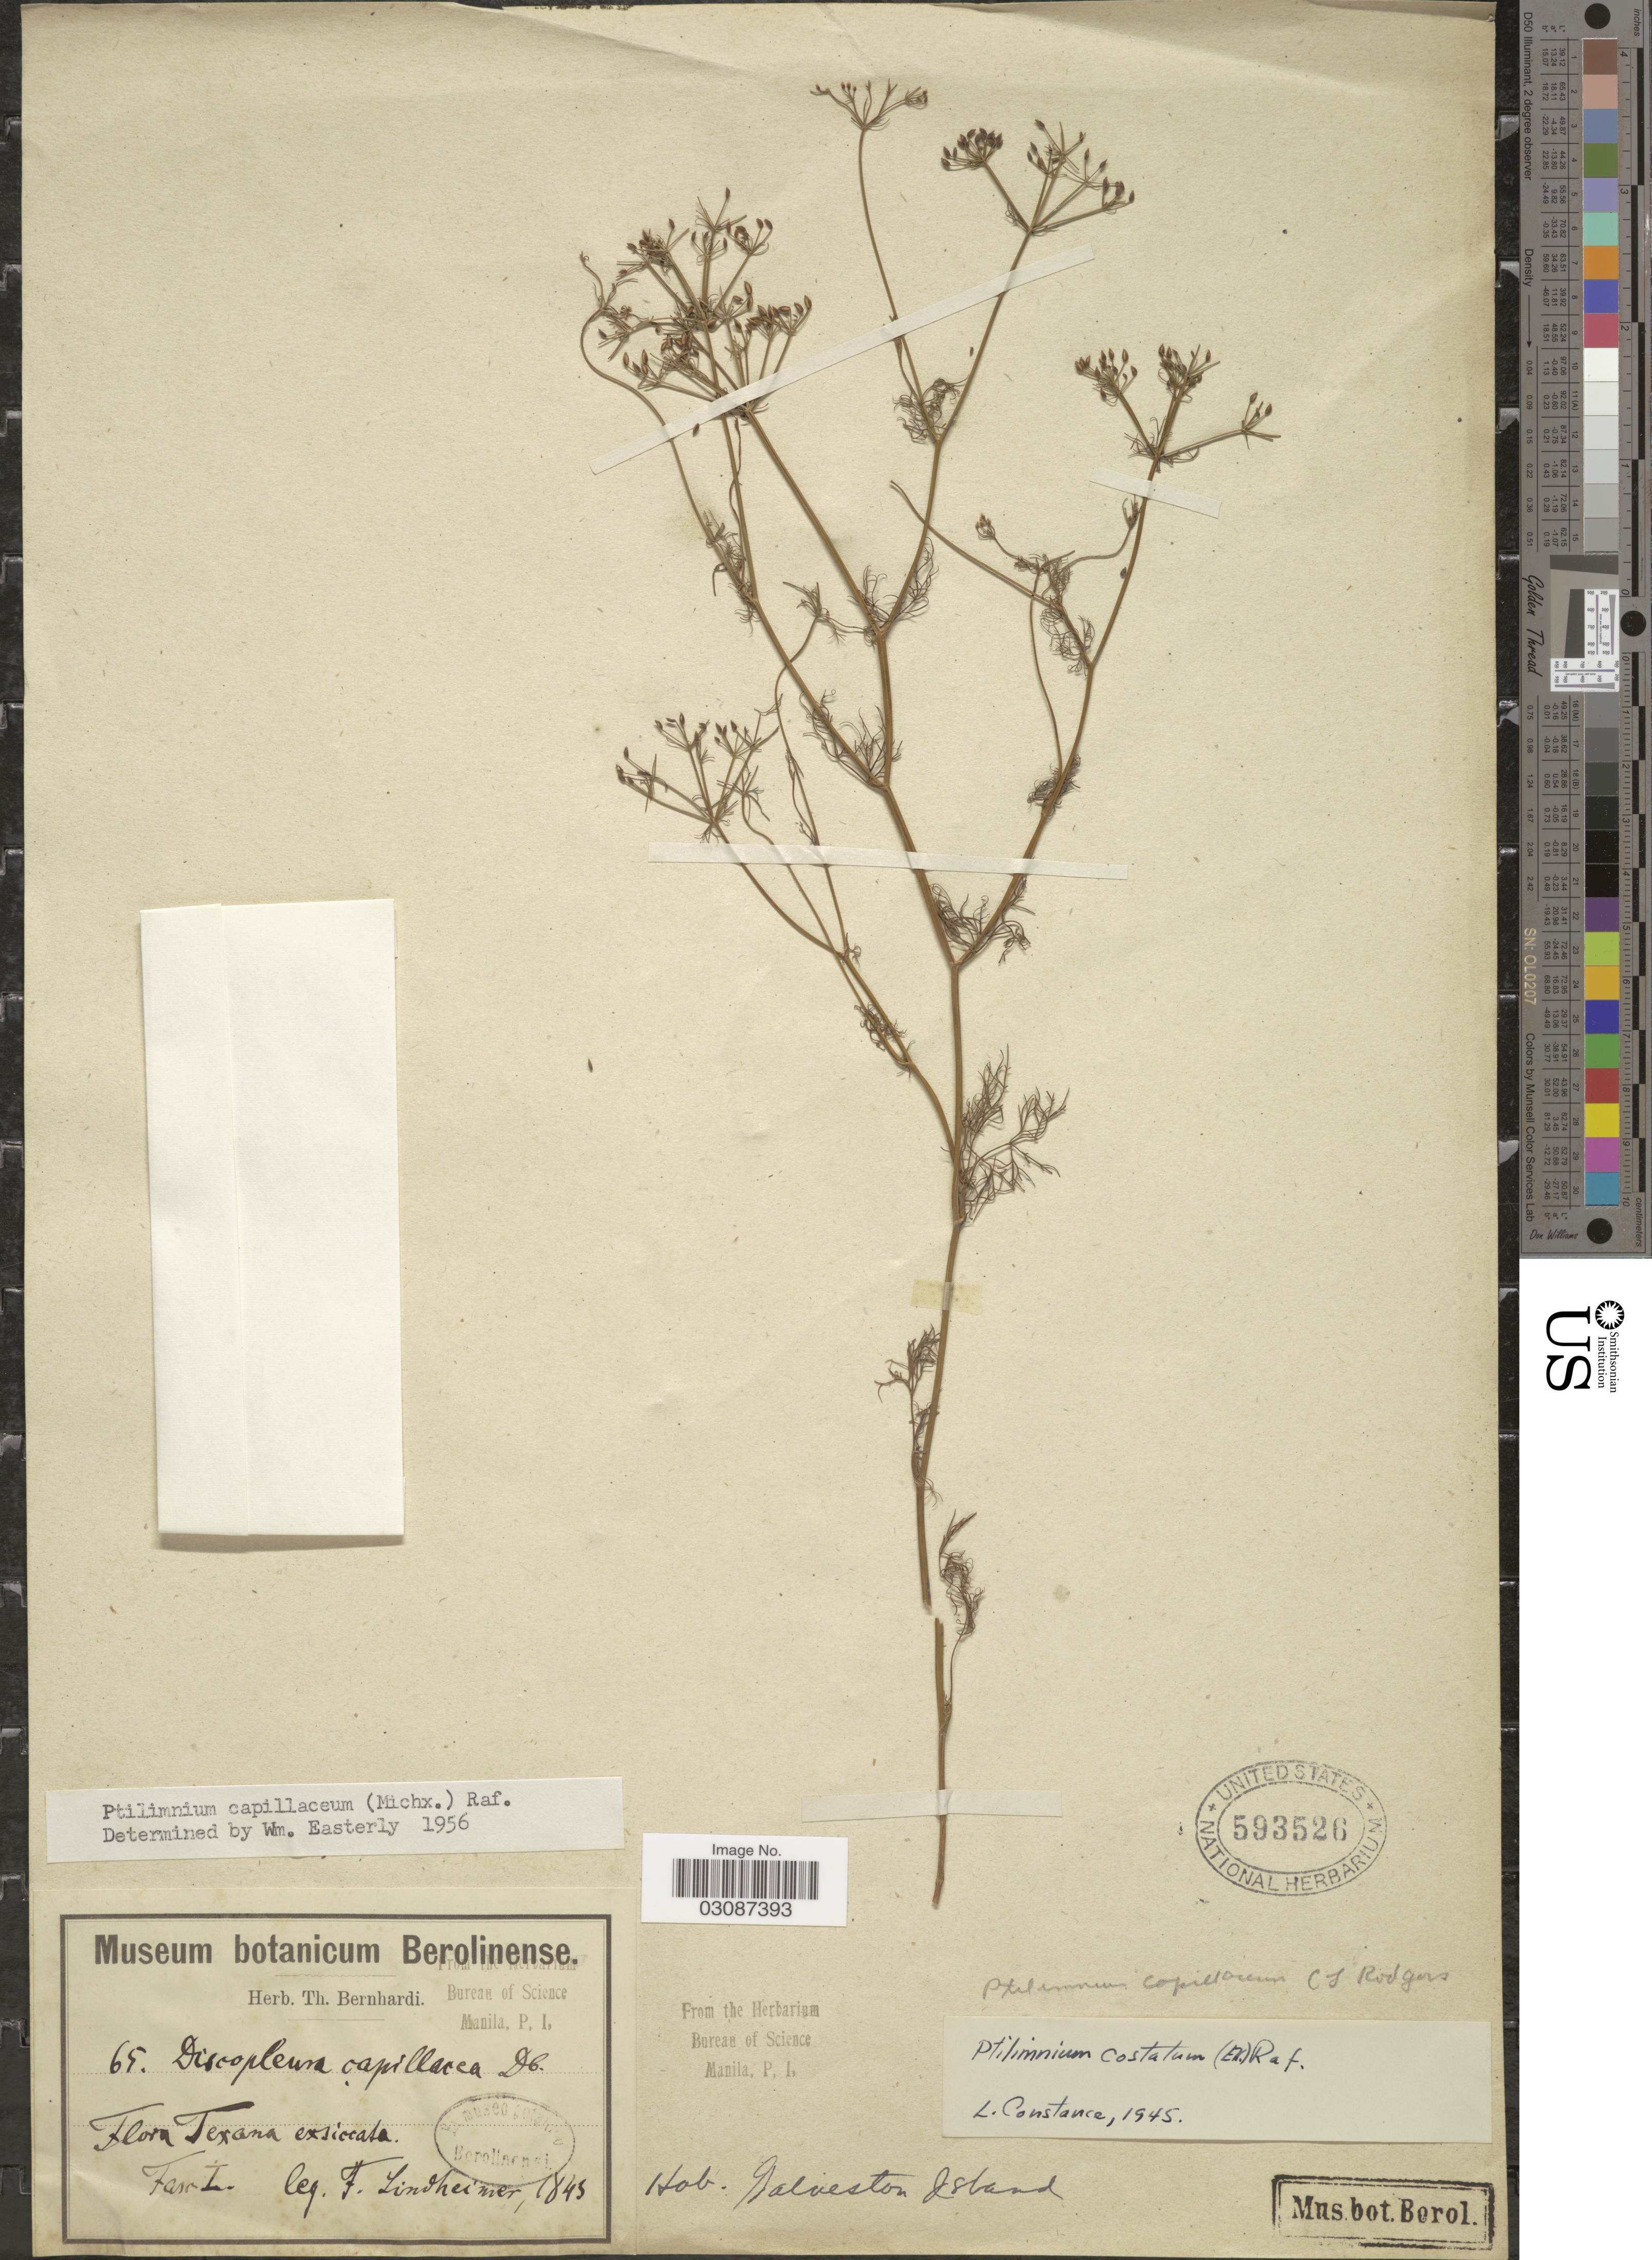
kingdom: Plantae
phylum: Tracheophyta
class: Magnoliopsida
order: Apiales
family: Apiaceae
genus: Ptilimnium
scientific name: Ptilimnium capillaceum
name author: (Michx.) Raf.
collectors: F. Lindheimer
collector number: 65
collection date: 1845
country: United States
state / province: Texas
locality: Fasc. I [unsure placement] Galveston Island.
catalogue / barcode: US 593526